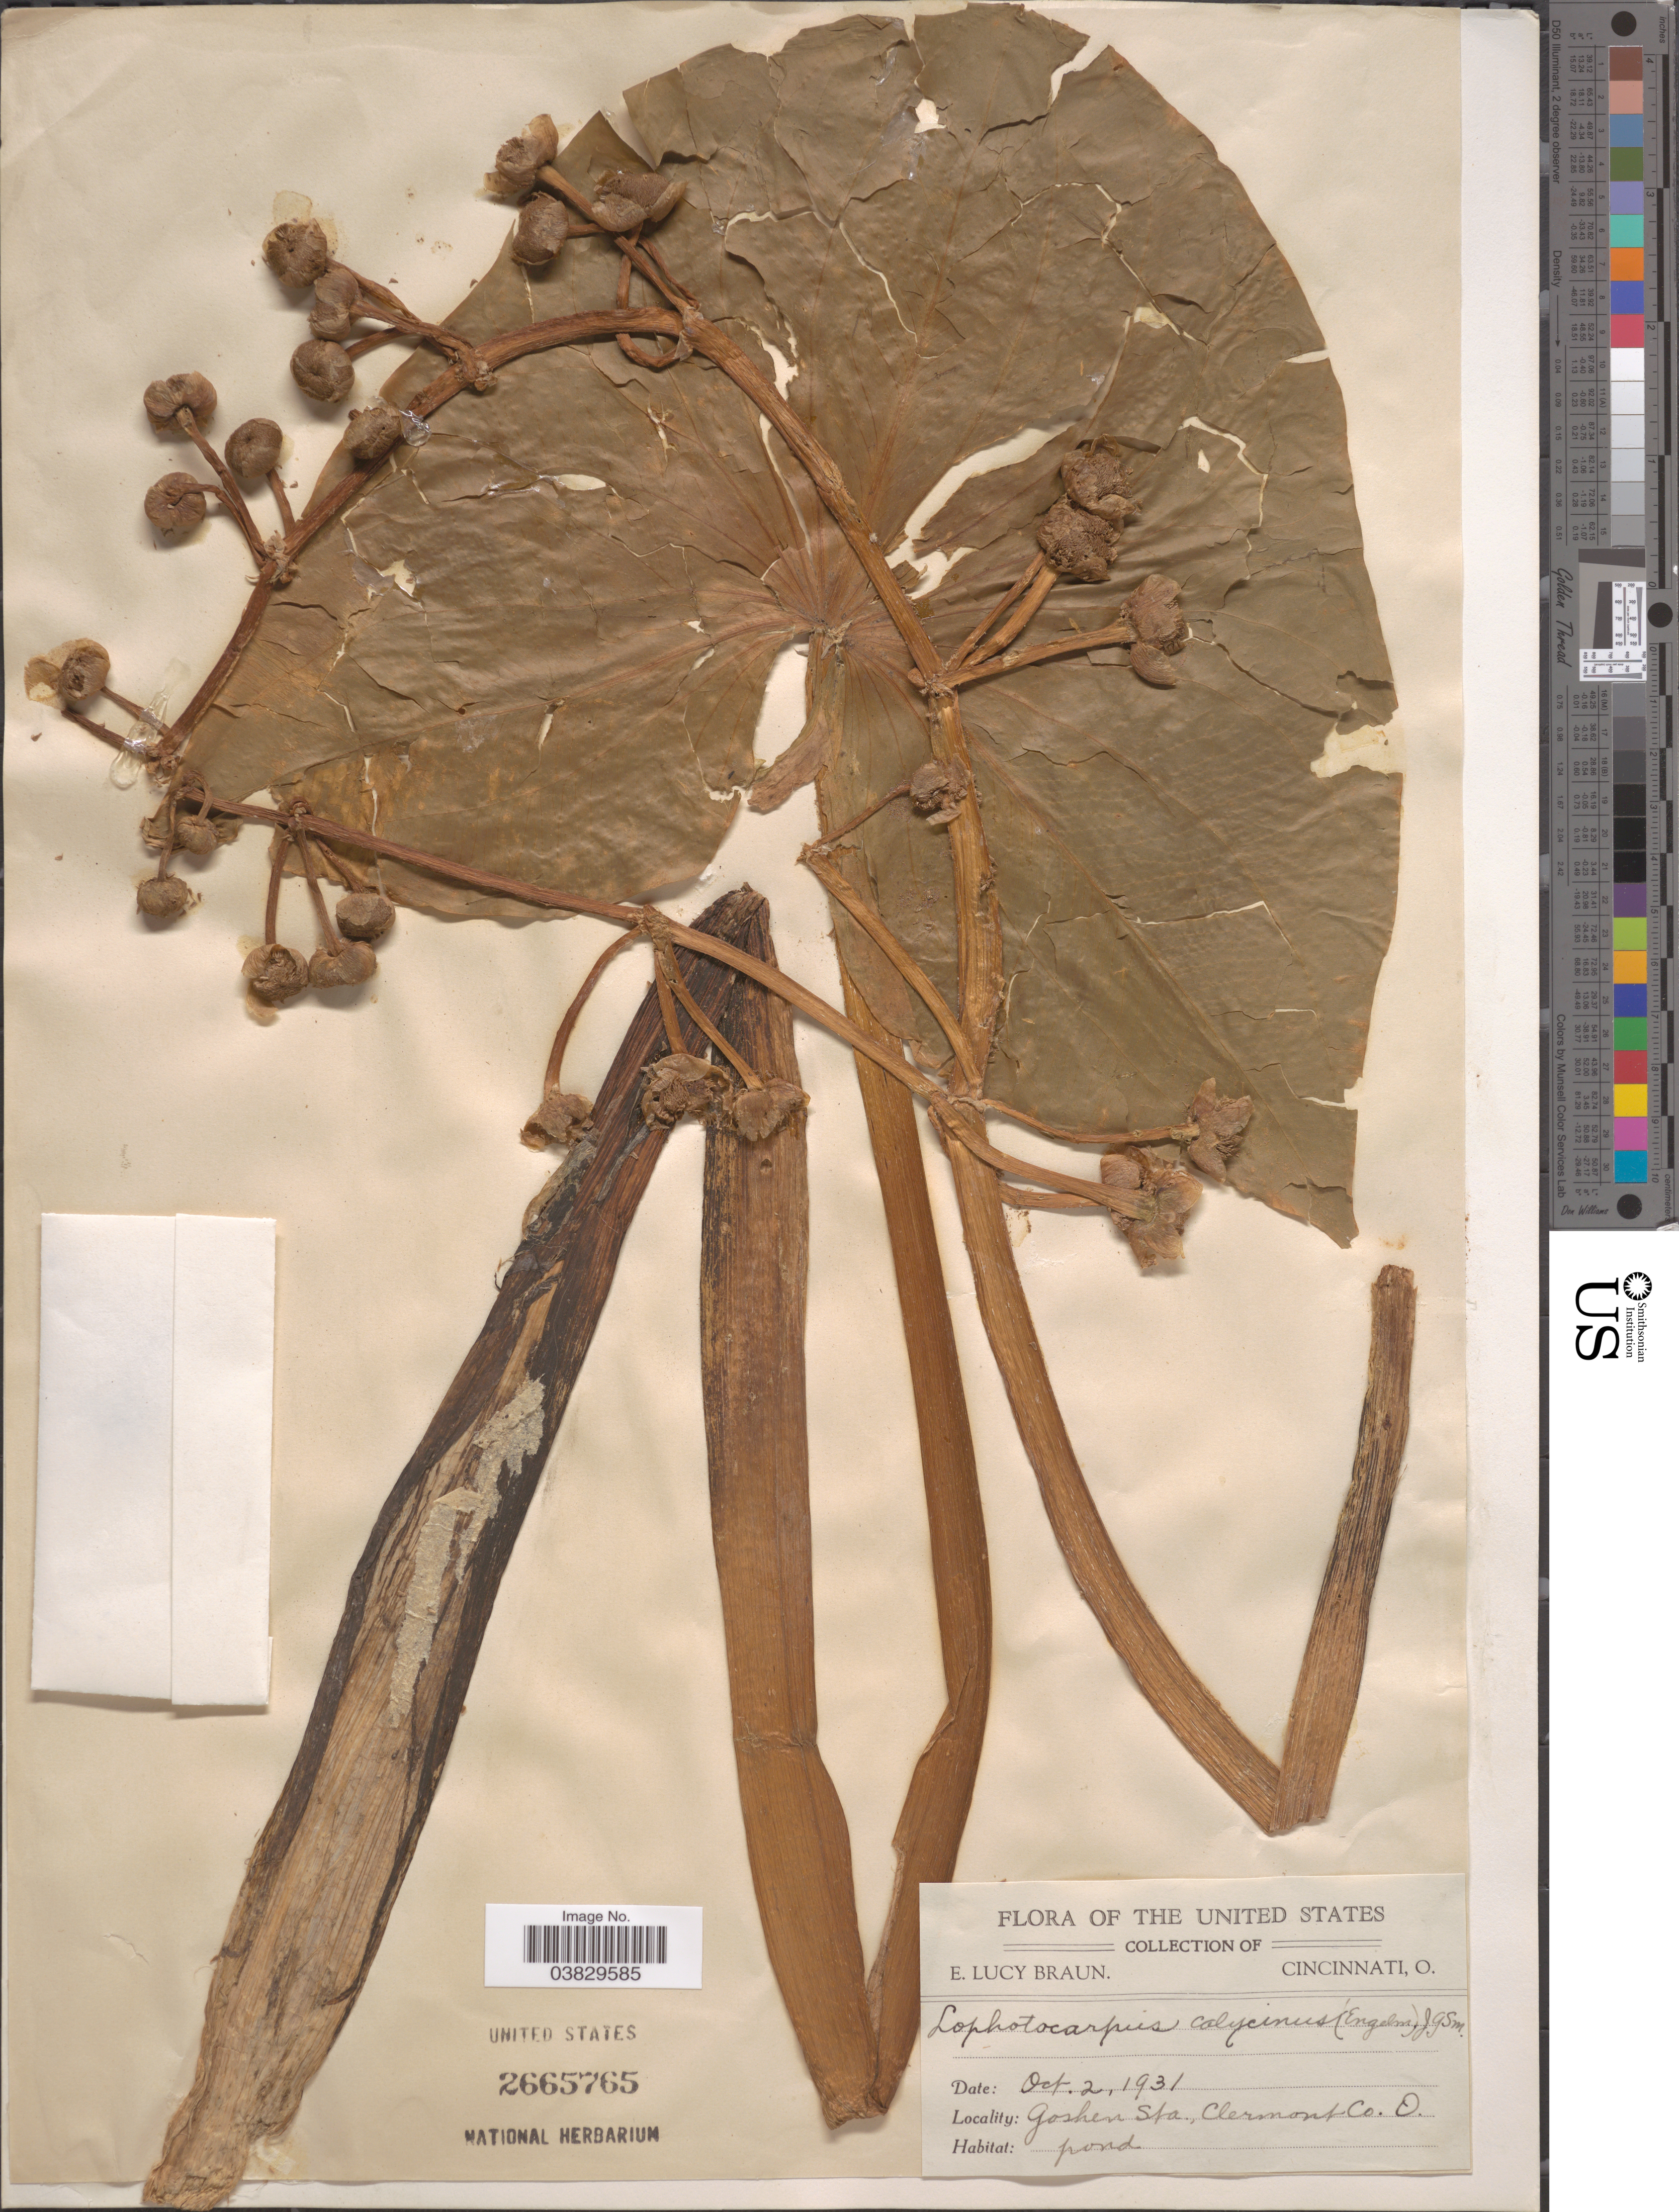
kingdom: Plantae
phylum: Tracheophyta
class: Liliopsida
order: Alismatales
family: Alismataceae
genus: Sagittaria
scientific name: Sagittaria calycina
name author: Engelm.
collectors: E. L. Braun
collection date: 1931-10-02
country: United States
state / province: Ohio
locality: Goshen Sta., Clermont Co.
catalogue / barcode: US 2665765